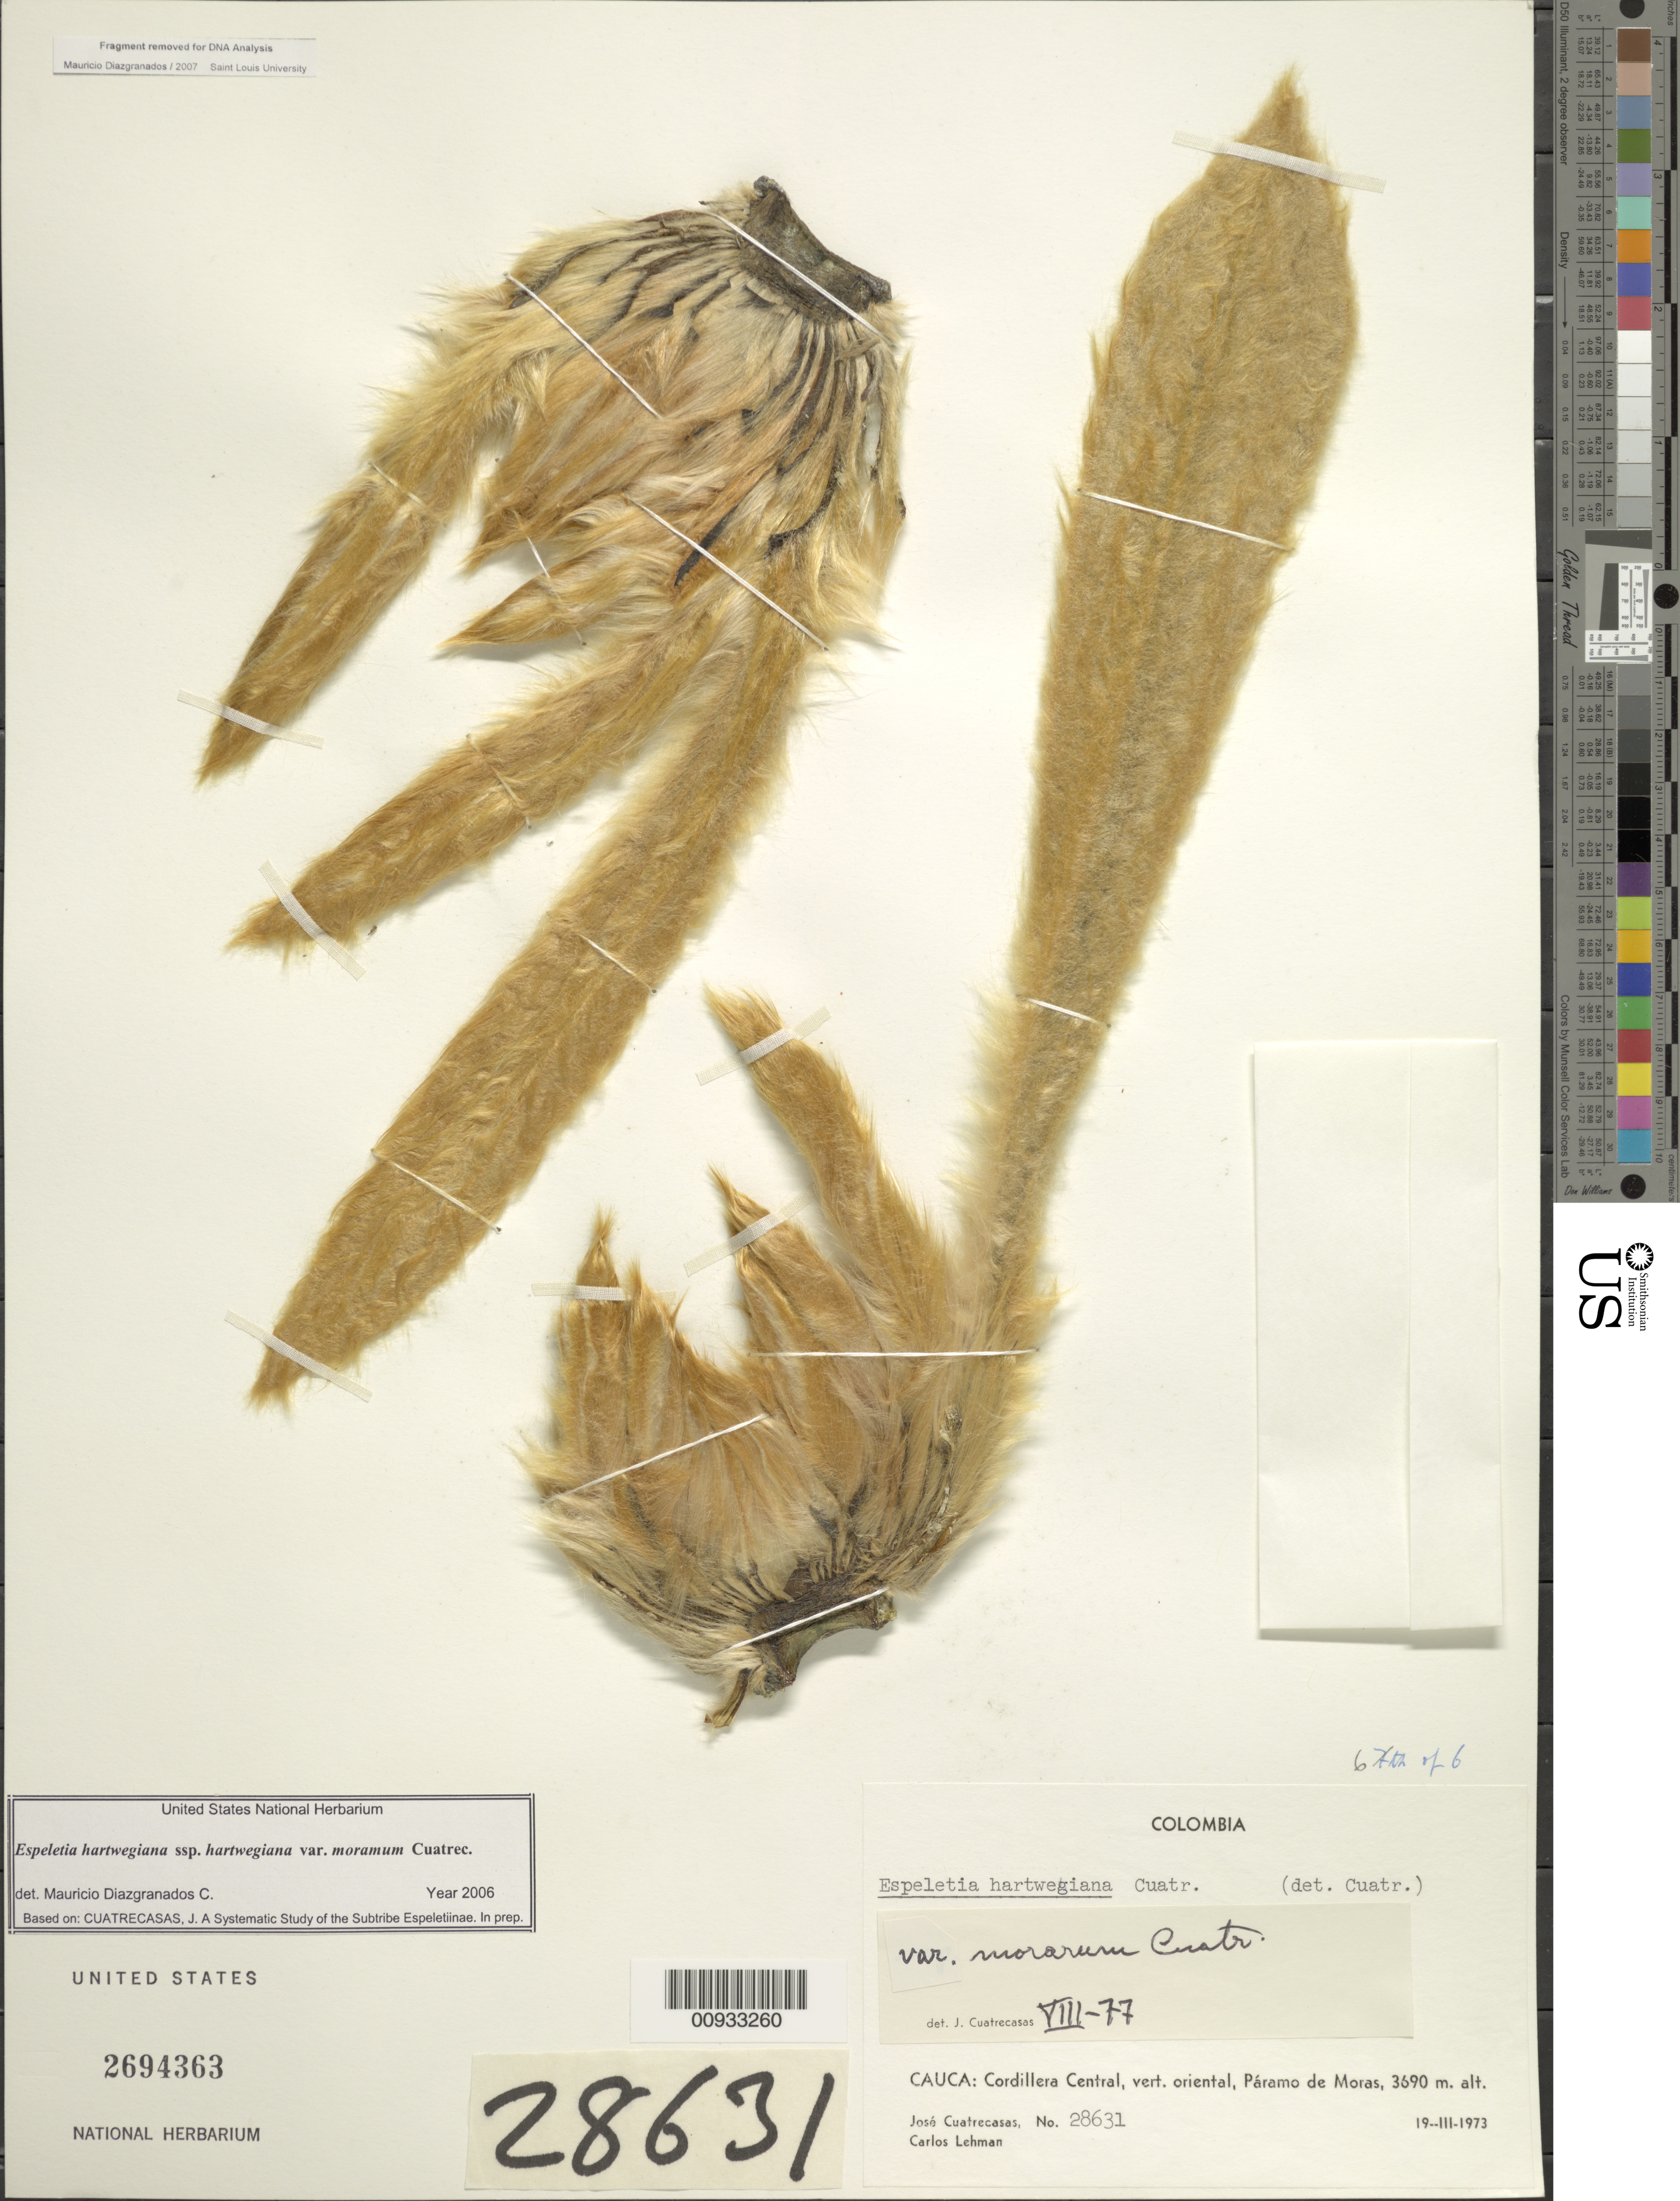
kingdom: Plantae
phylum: Tracheophyta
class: Magnoliopsida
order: Asterales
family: Asteraceae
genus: Espeletia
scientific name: Espeletia hartwegiana var. morarum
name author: Cuatrec.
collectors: J. Cuatrecasas & C. Lehman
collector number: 28631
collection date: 1973-03-19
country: Colombia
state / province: Cauca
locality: Cordillera Central, vert. oriental, Paramo de Moras.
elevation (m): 3690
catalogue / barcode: US 2694363